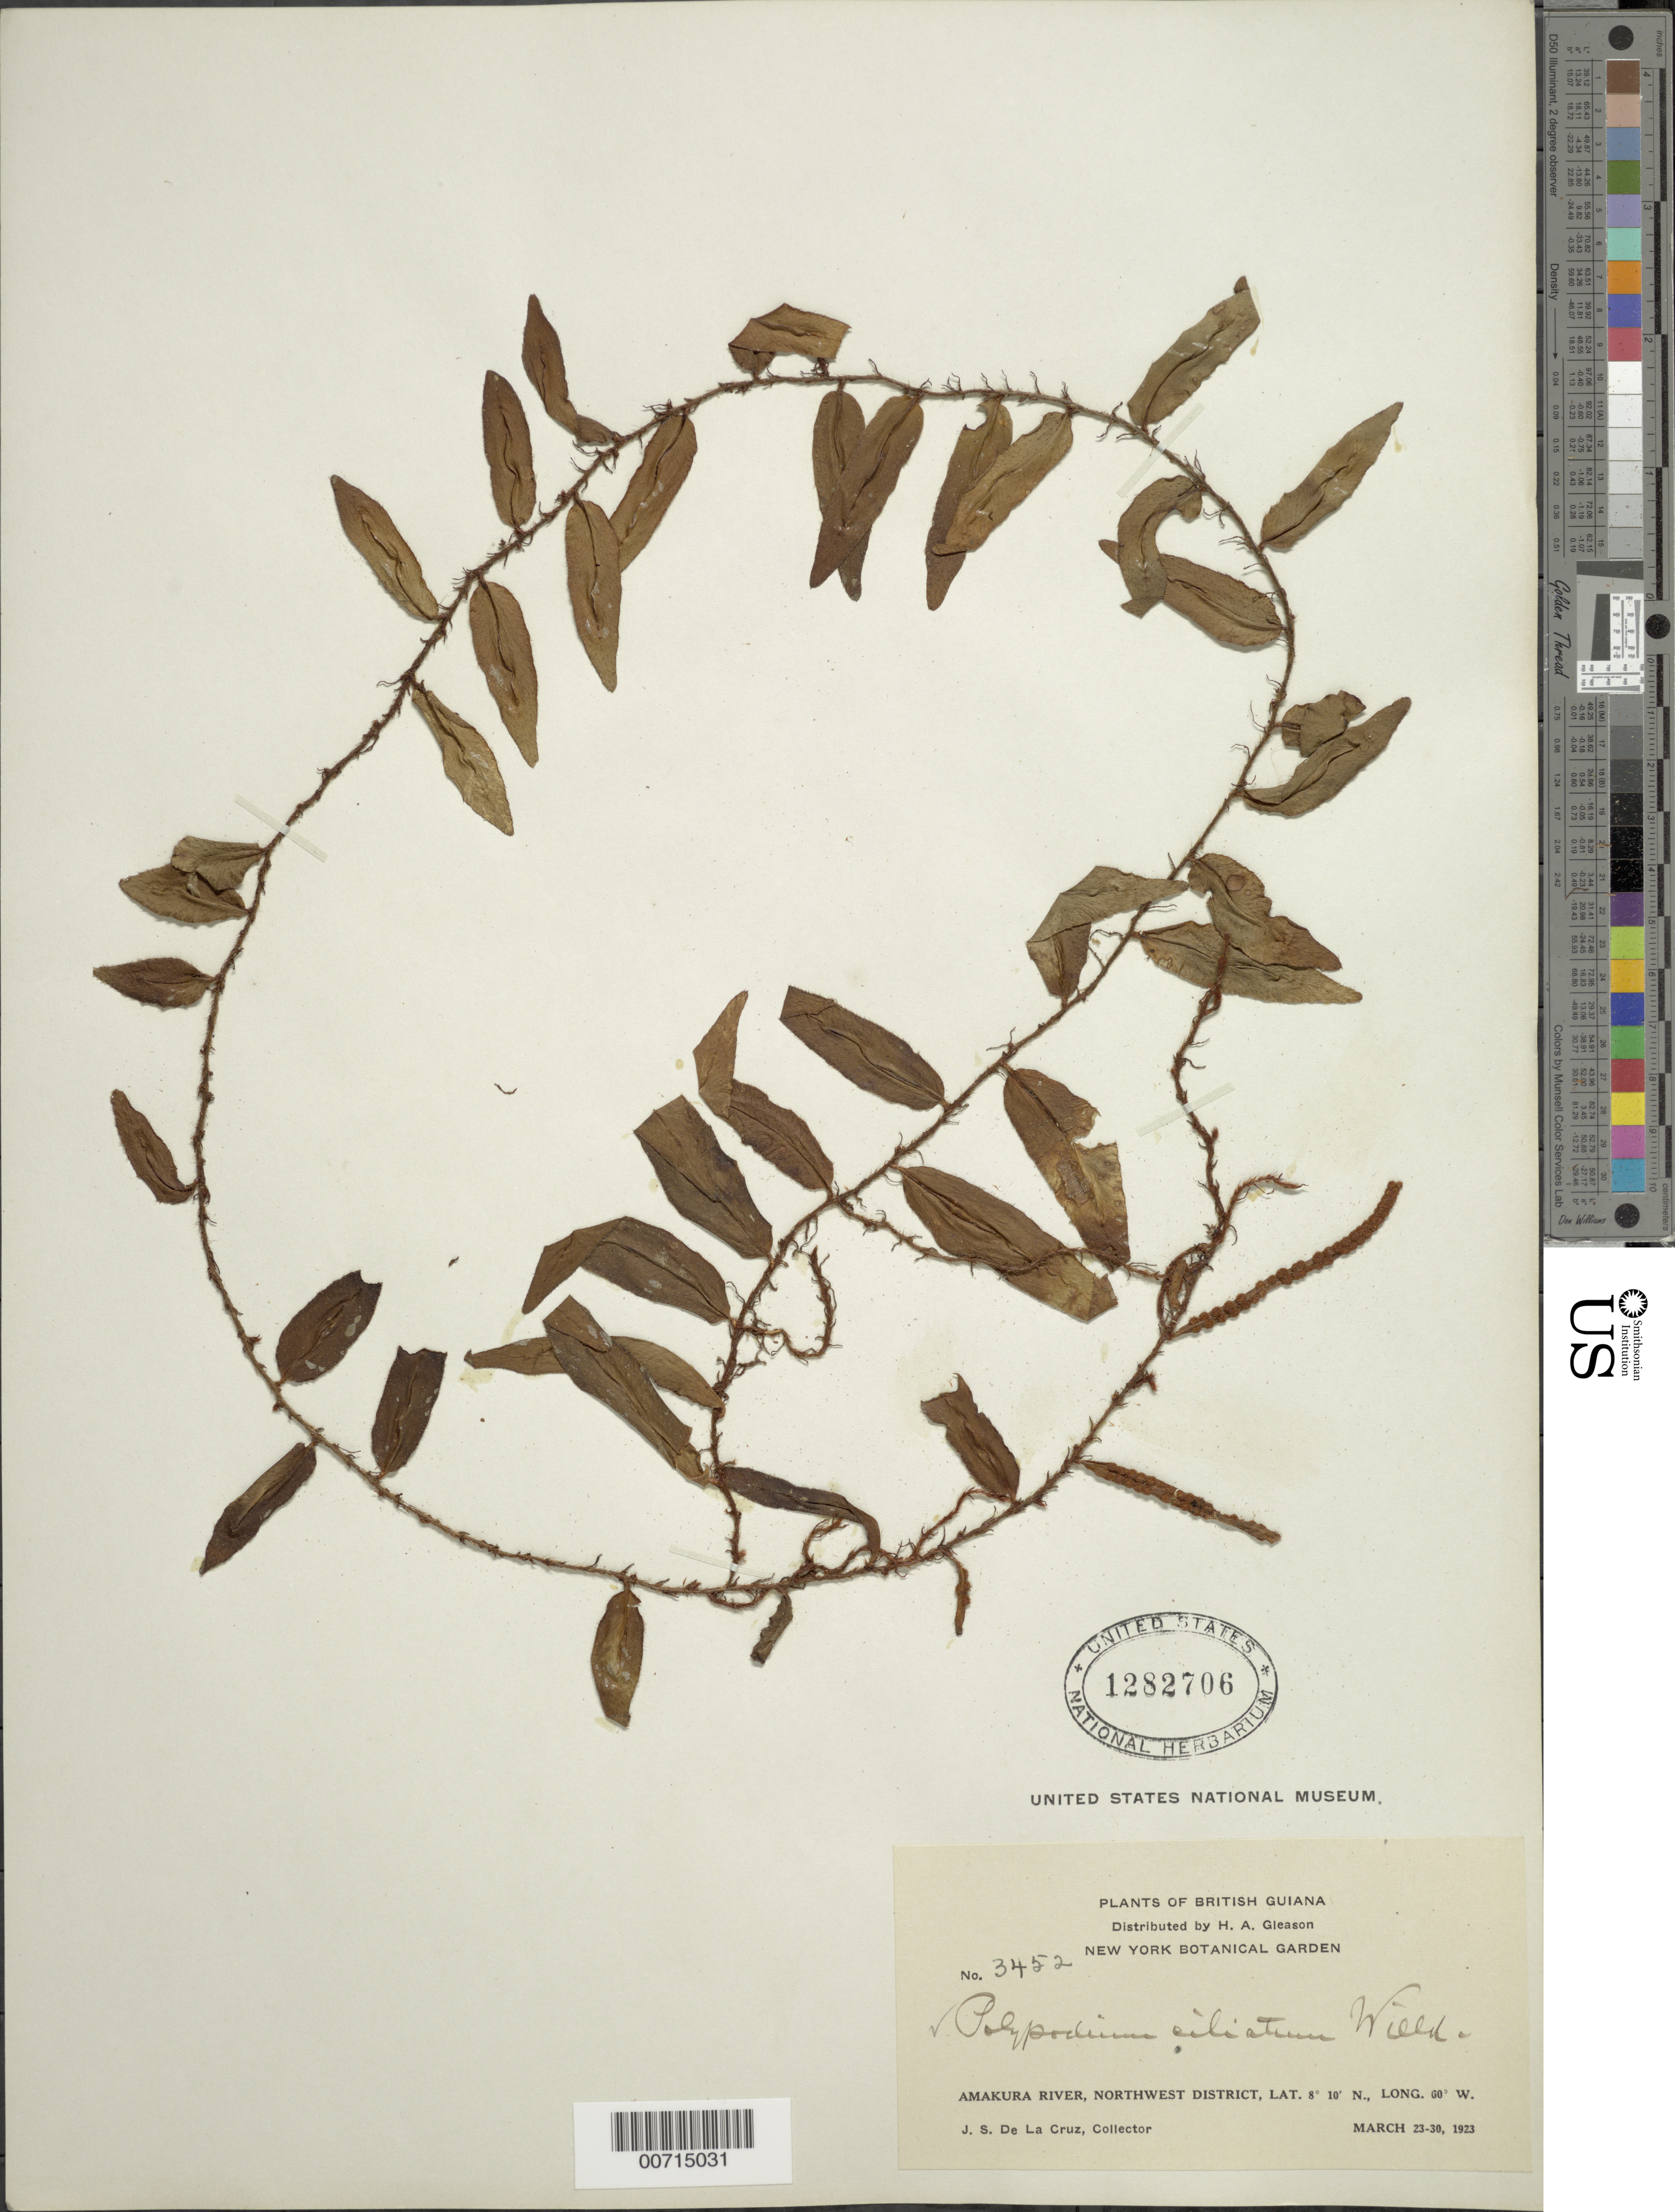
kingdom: Plantae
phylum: Tracheophyta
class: Polypodiopsida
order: Polypodiales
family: Polypodiaceae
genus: Microgramma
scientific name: Microgramma reptans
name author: (Cav.) A.R. Sm.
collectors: J. S. de la Cruz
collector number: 3452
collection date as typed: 23-Mar-23 to 30-Mar-23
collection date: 1923-03-23/1923-03-30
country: Guyana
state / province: Barima-Waini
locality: Amakura R., NW District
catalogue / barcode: US 1282706